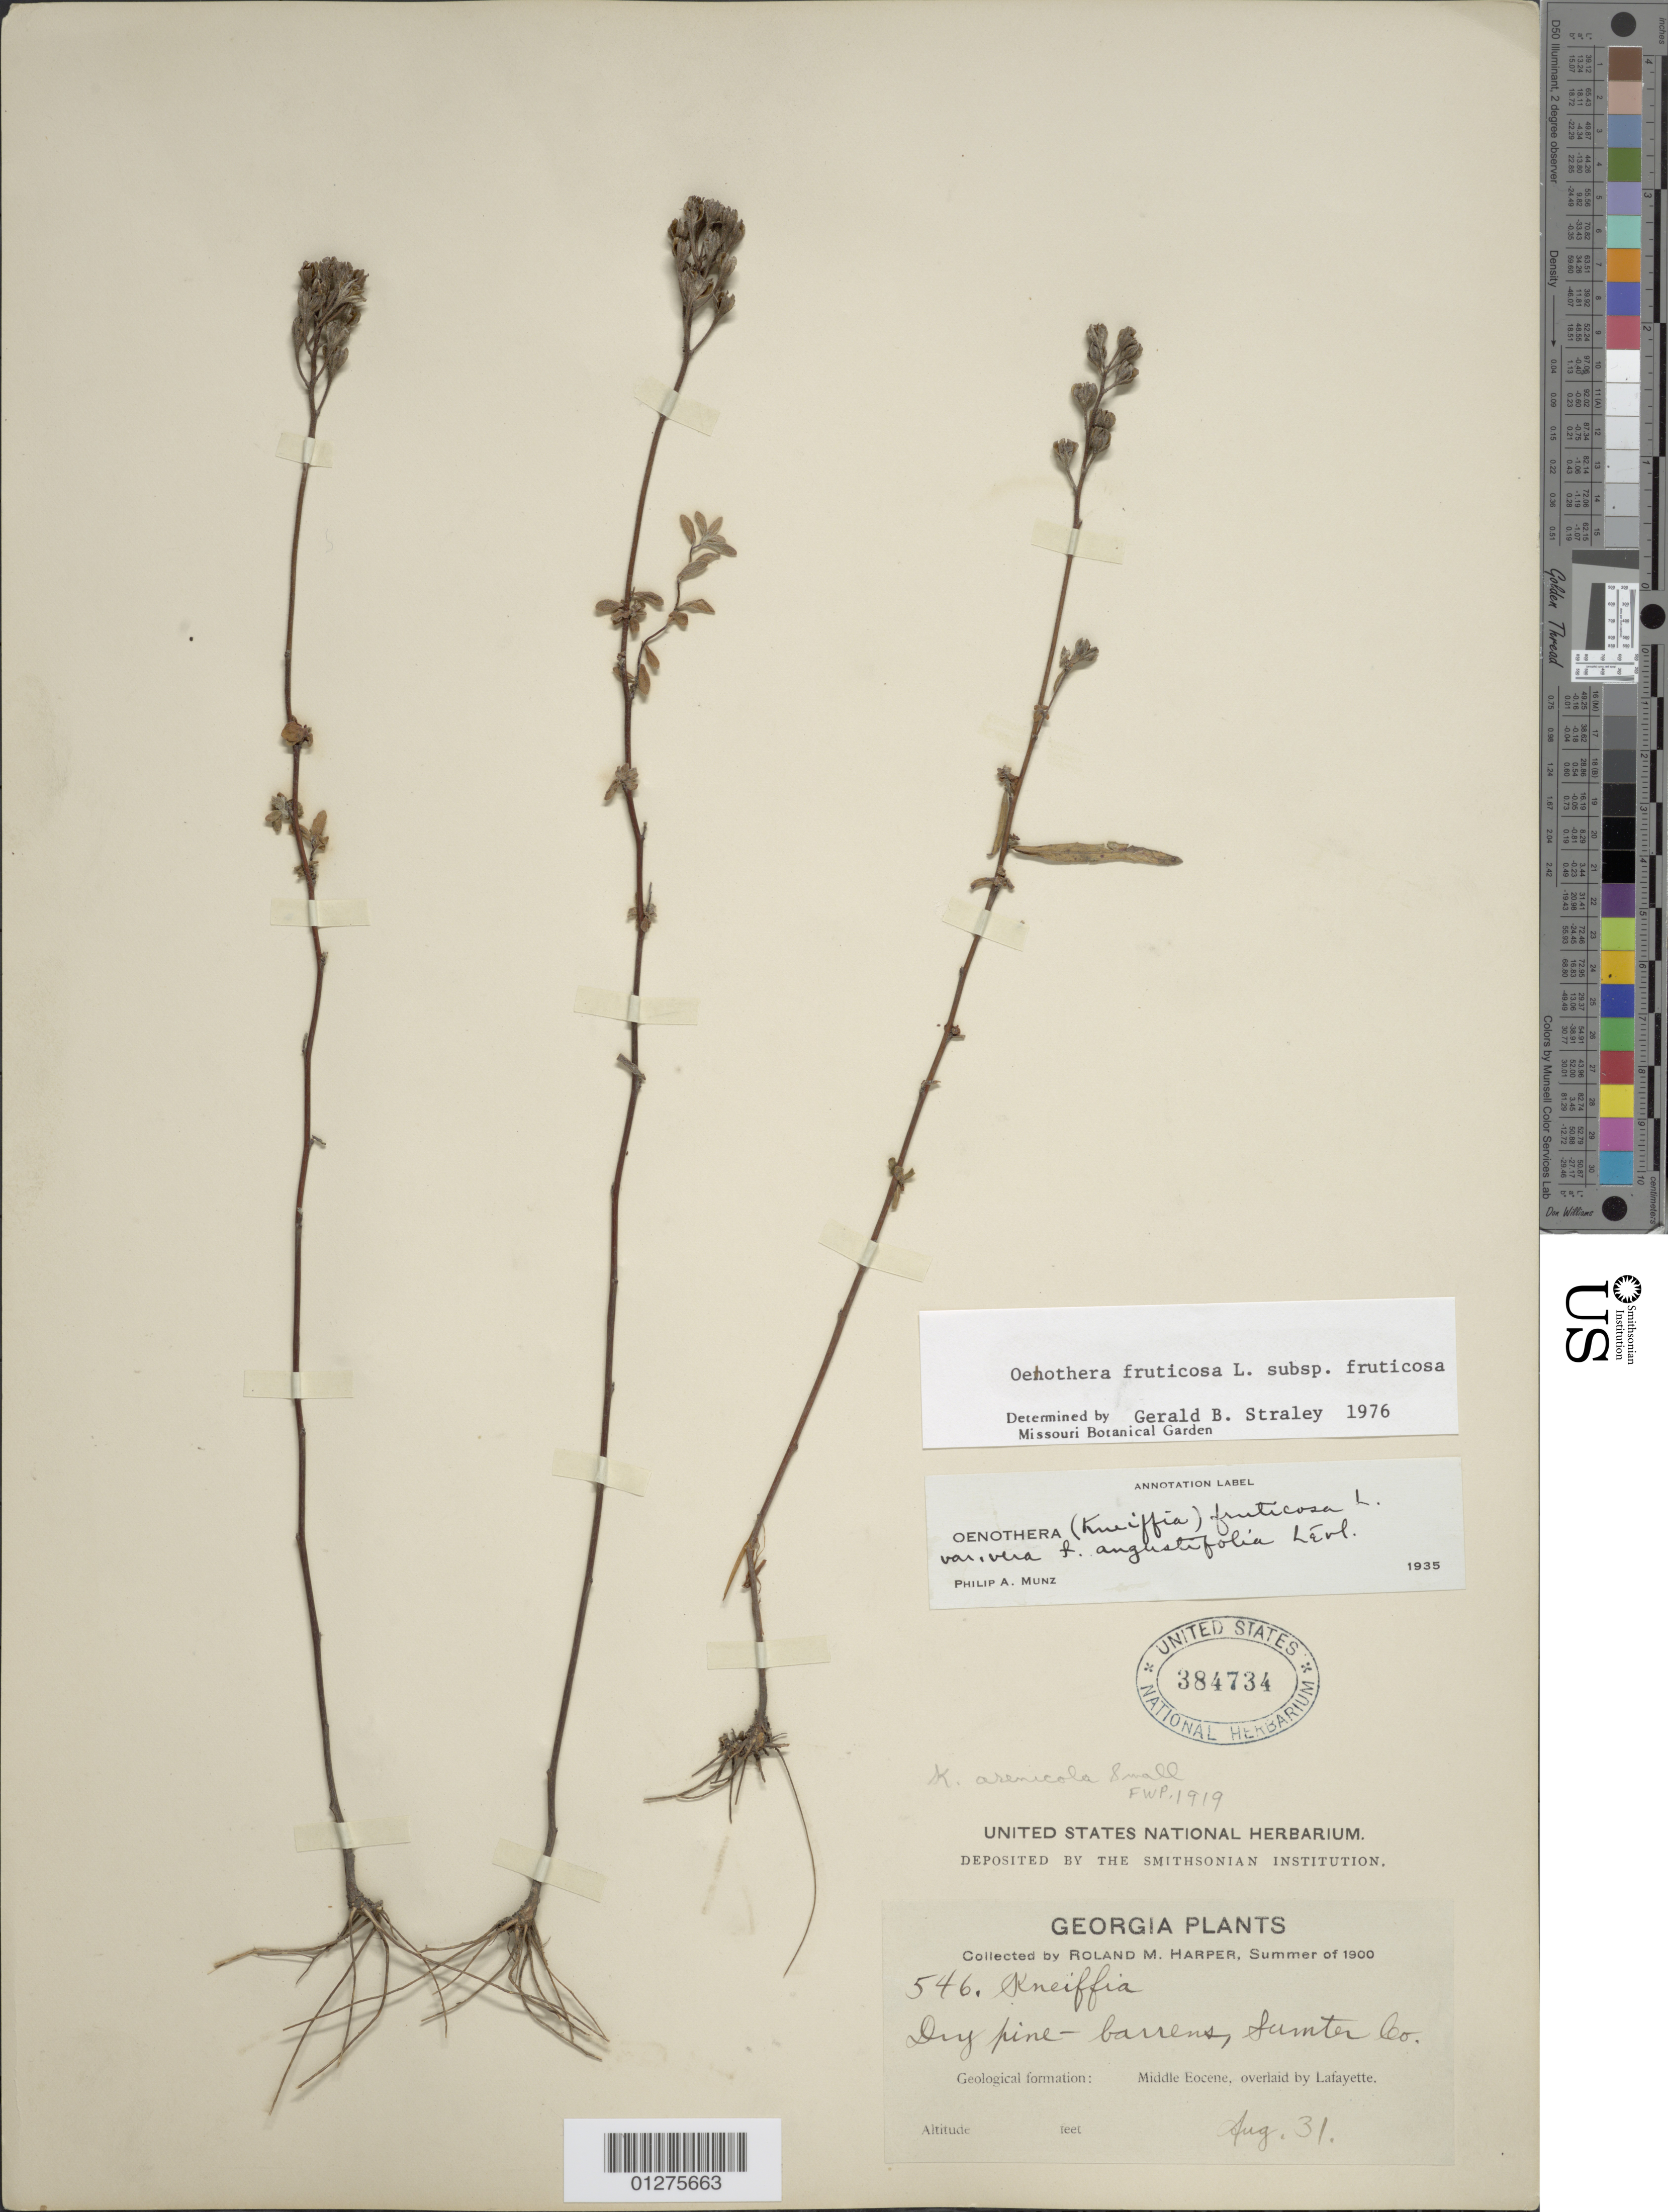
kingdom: Plantae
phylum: Tracheophyta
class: Magnoliopsida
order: Myrtales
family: Onagraceae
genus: Oenothera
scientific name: Oenothera fruticosa subsp. fruticosa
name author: L.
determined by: Straley, G. B.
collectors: R. M. Harper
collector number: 546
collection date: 1900-08-31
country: United States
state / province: Georgia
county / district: Sumter County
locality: Middle Eocene, overlaid by LaFayette.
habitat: Dry pine-barrens.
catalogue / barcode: US 384734